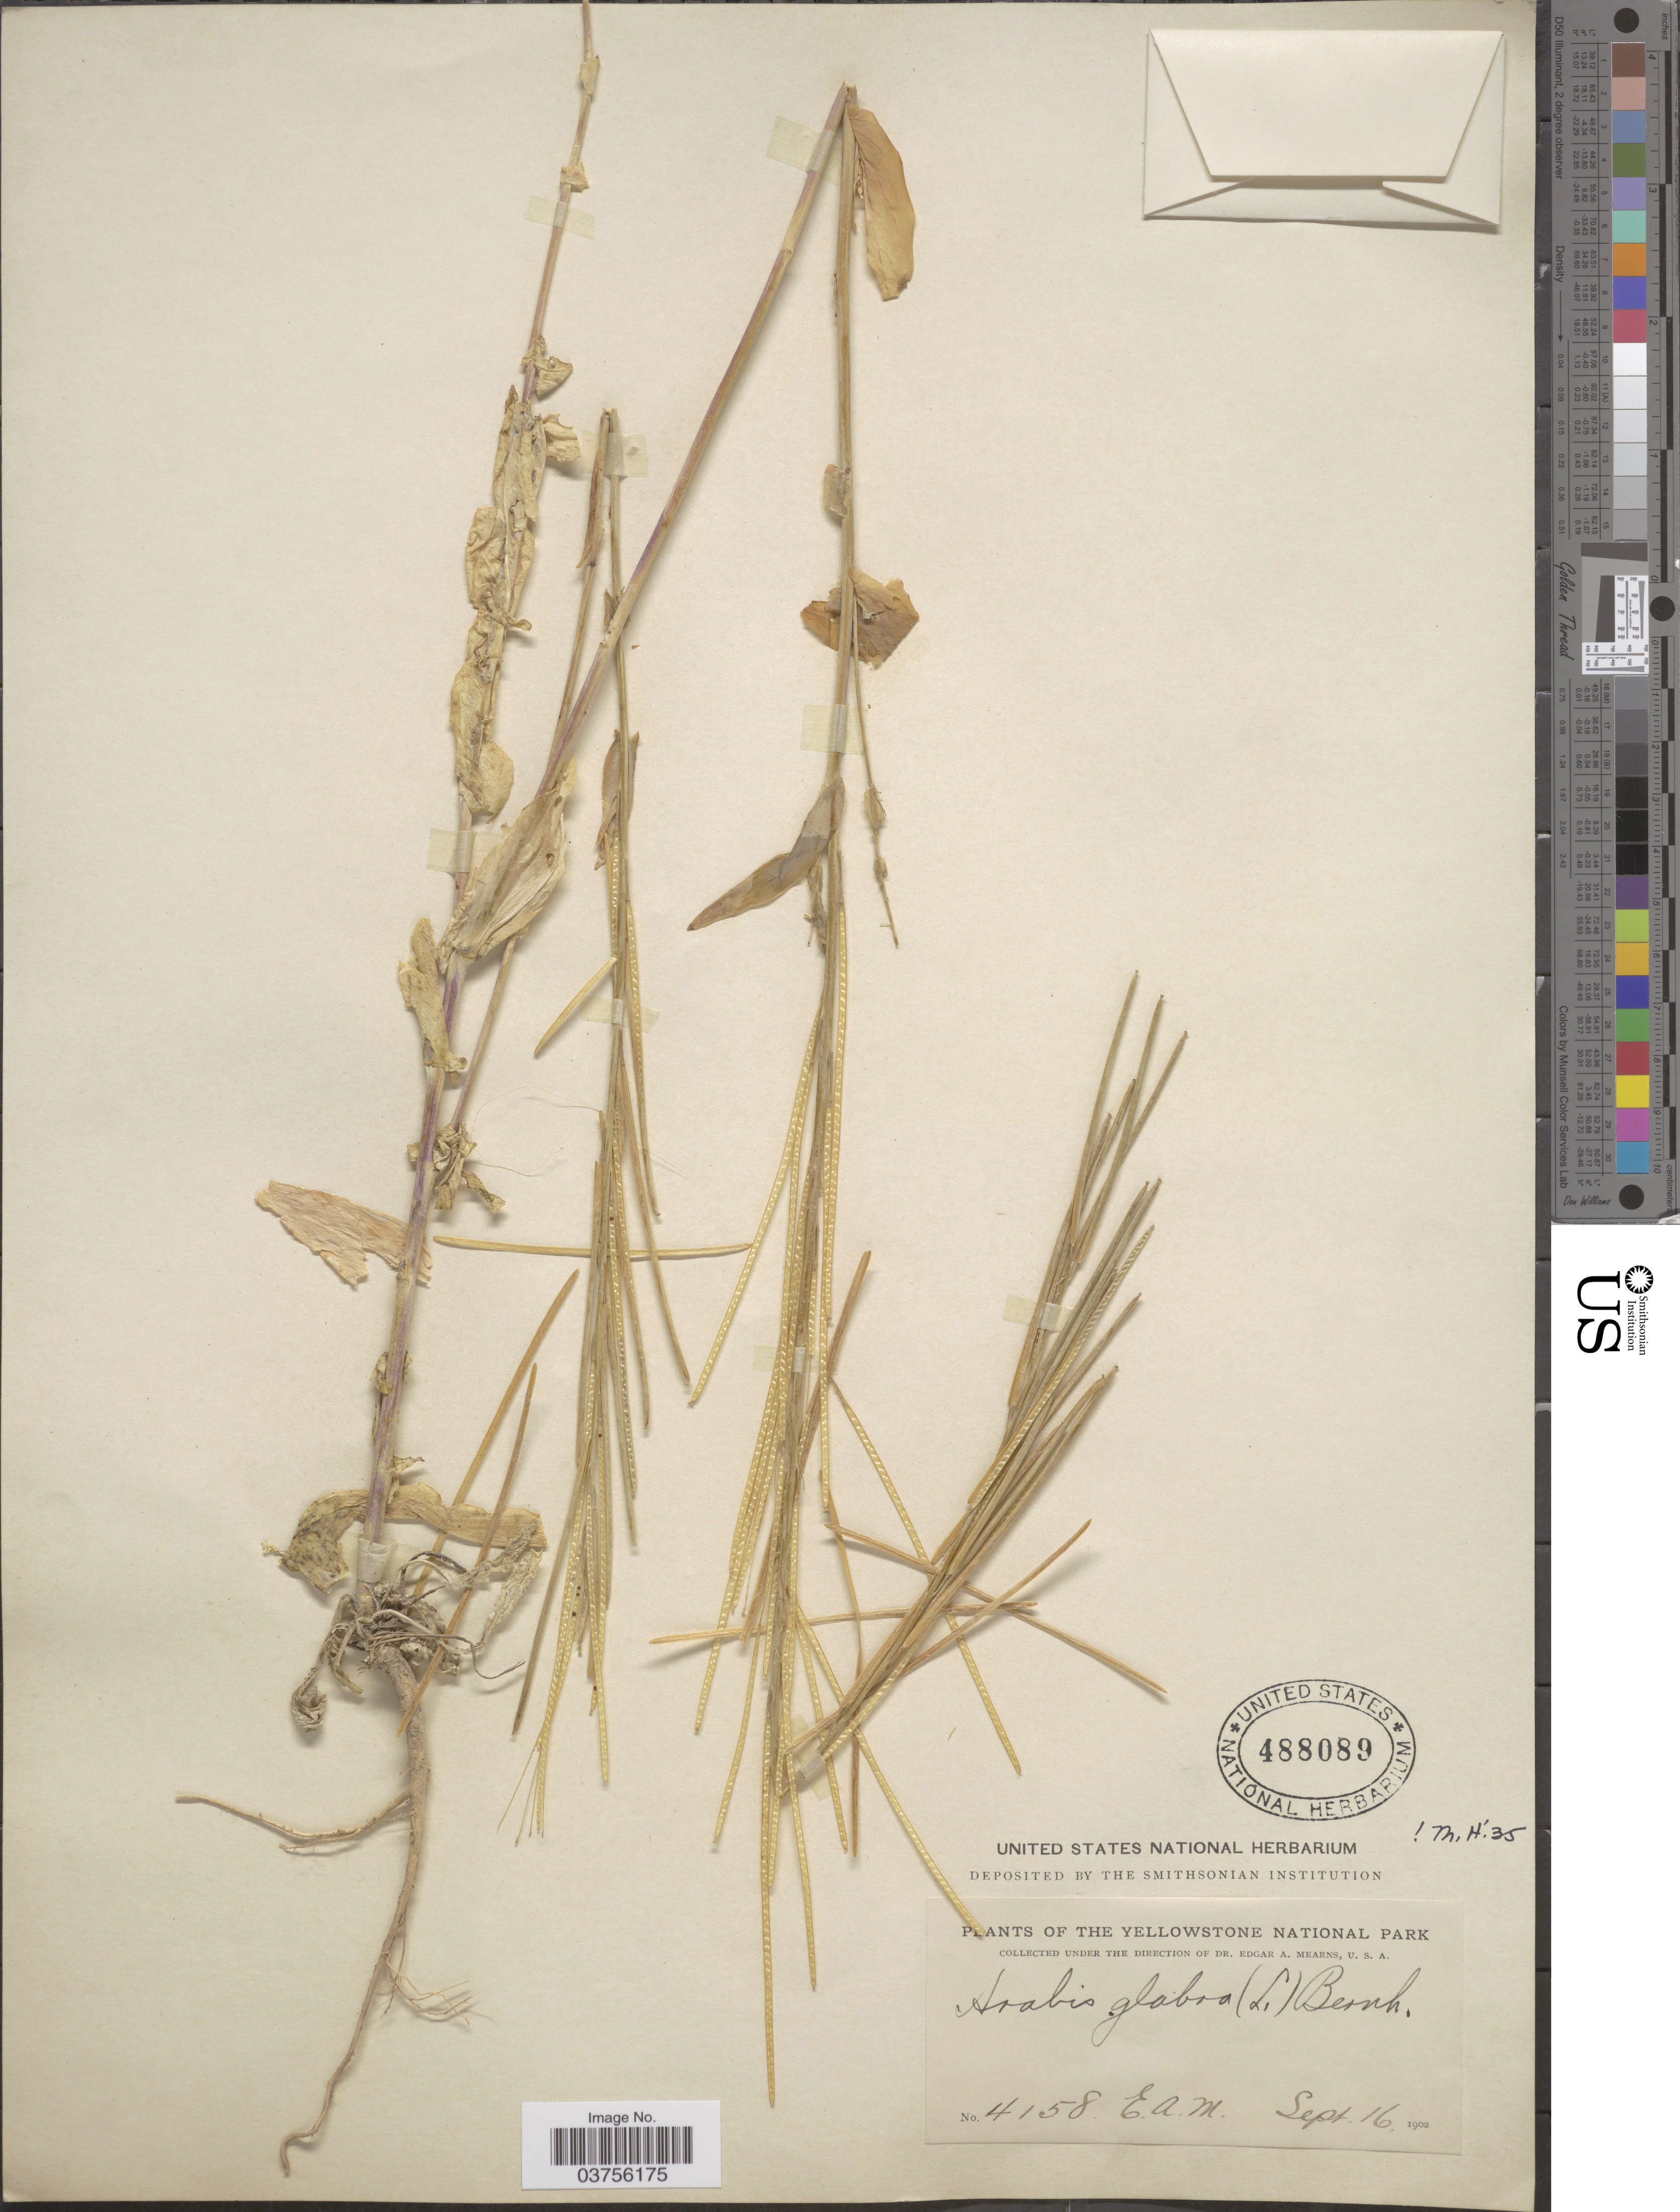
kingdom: Plantae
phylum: Tracheophyta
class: Magnoliopsida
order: Brassicales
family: Brassicaceae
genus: Turritis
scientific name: Turritis glabra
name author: L.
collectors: E. A. Mearns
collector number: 4158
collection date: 1902-09-16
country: United States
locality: The Yellowstone National Park.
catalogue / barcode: US 488089